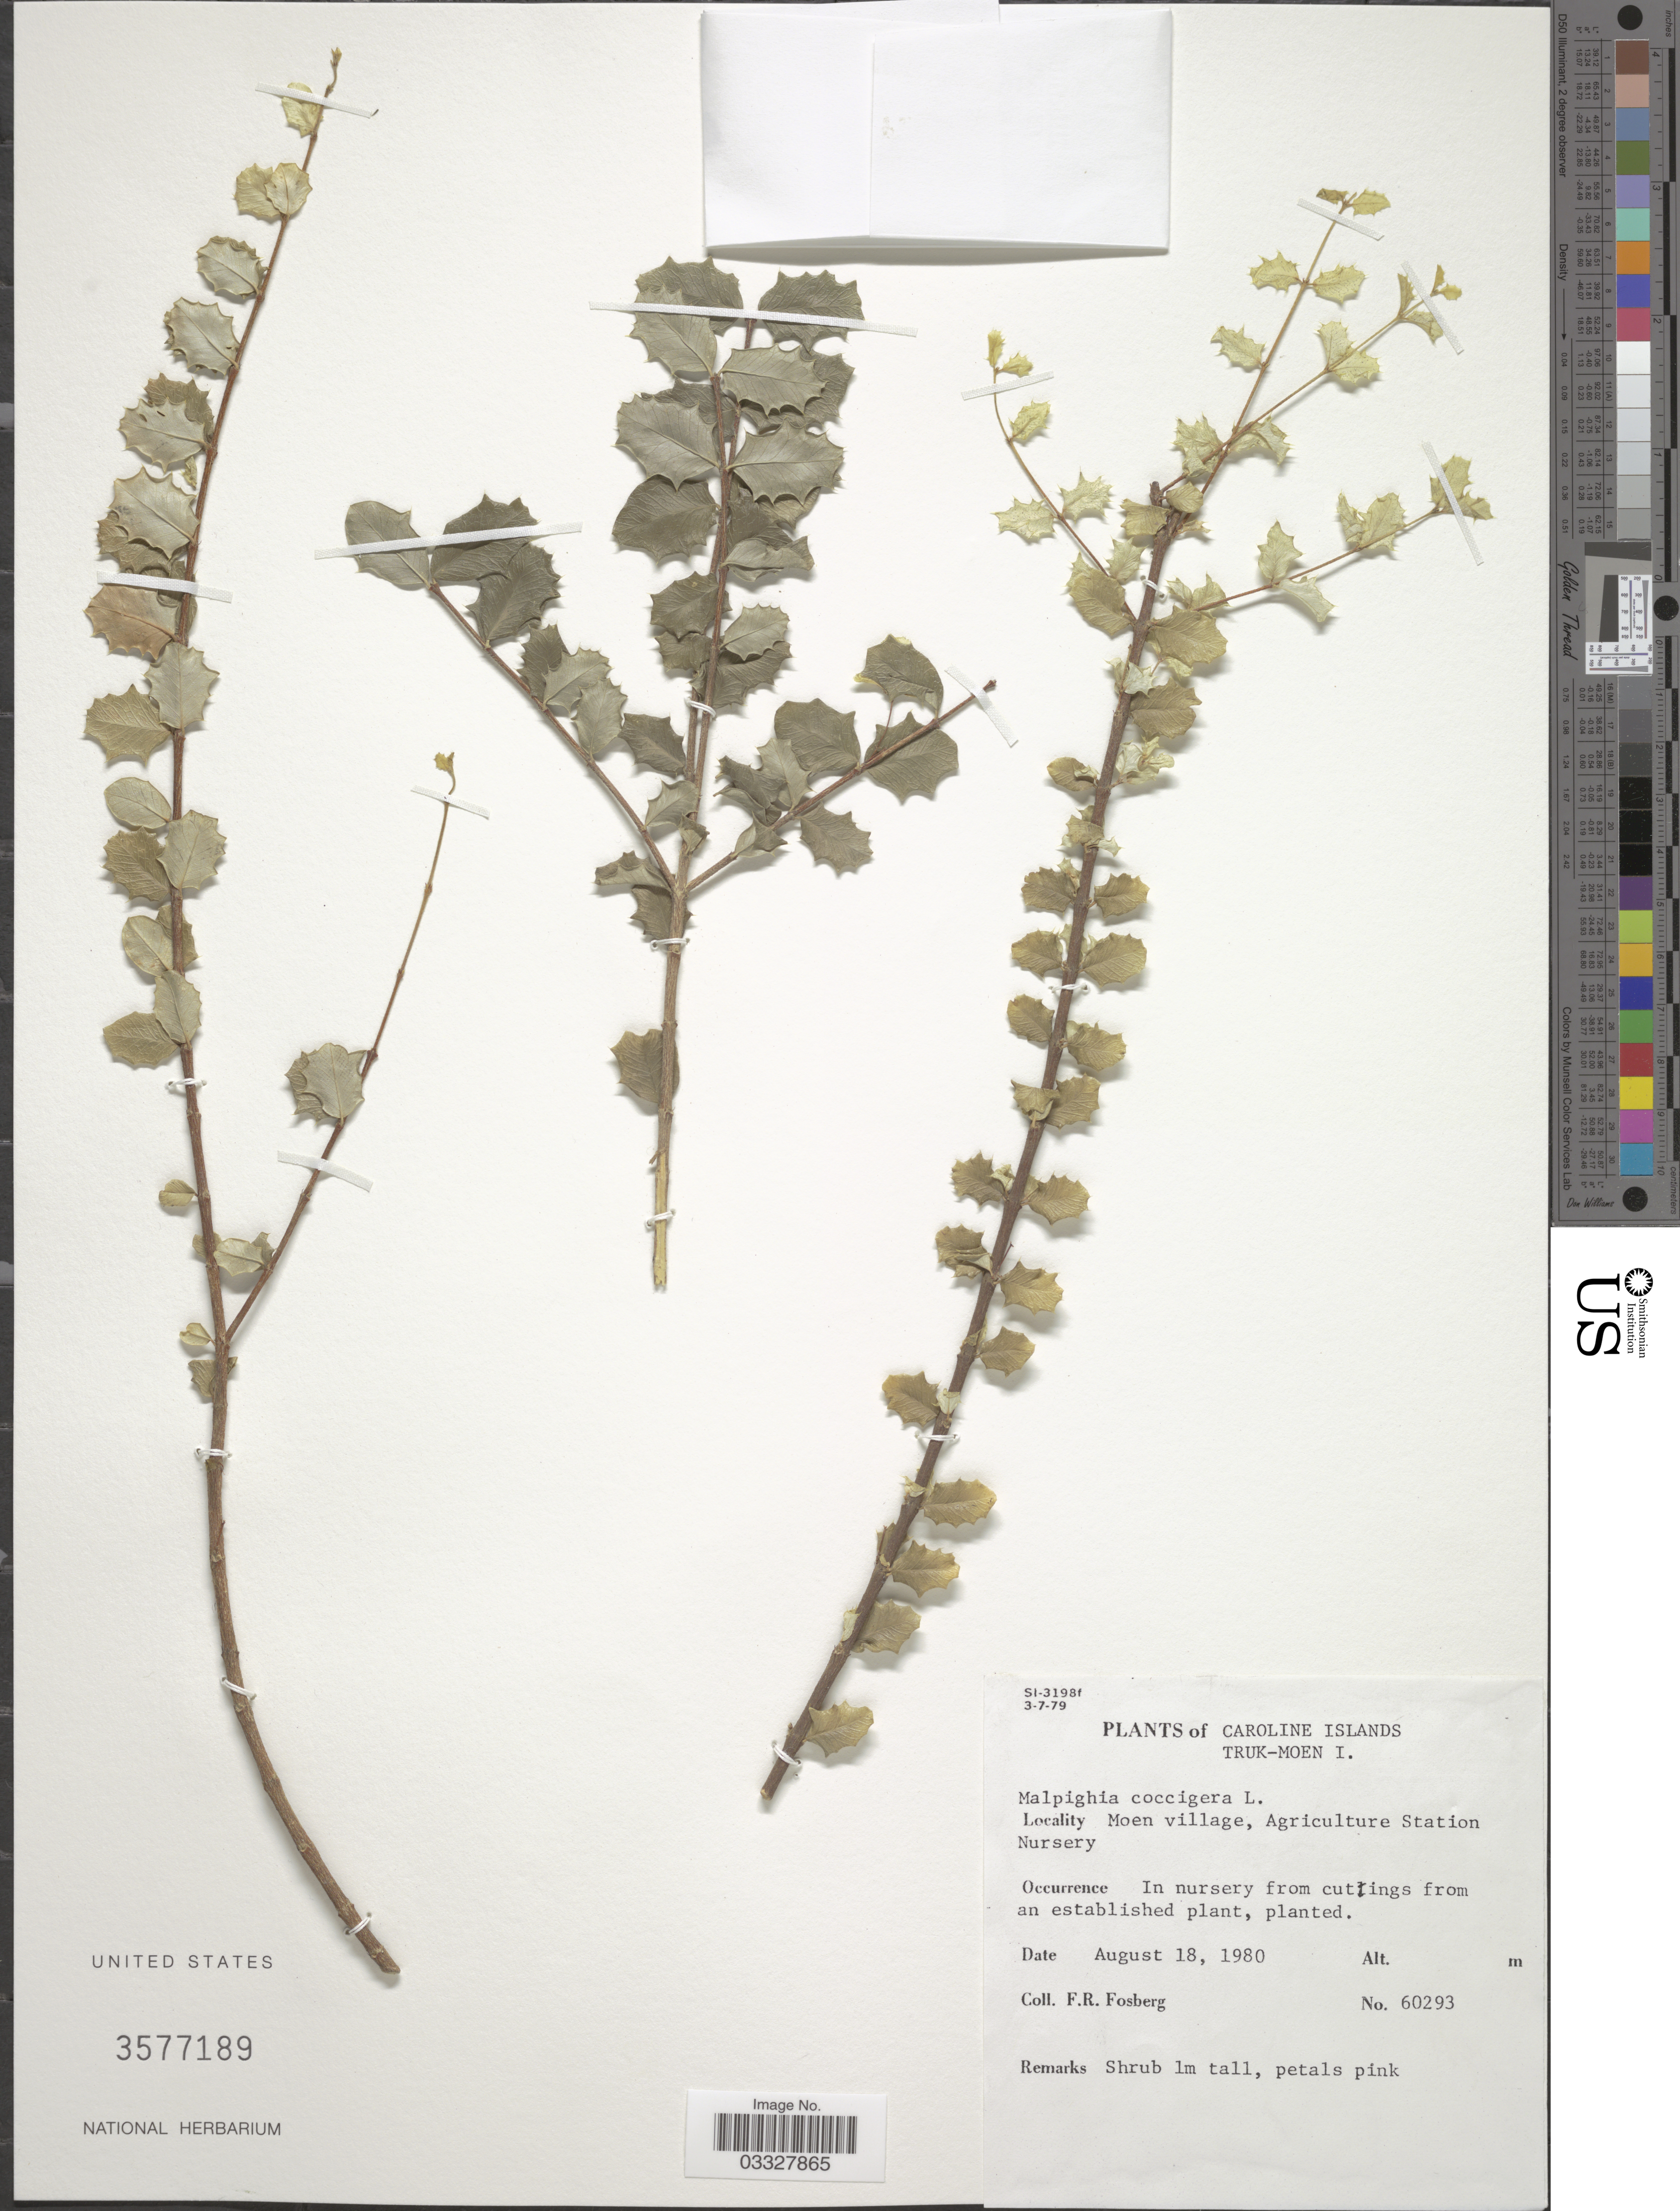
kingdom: Plantae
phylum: Tracheophyta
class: Magnoliopsida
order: Malpighiales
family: Malpighiaceae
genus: Malpighia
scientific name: Malpighia coccigera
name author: L.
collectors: F. R. Fosberg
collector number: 60293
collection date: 1980-08-18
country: Micronesia, Federated States of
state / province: Truk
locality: Caroline Islands. Truk-Moen I. Moen village, Agriculture Station Nursery.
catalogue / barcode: US 3577189